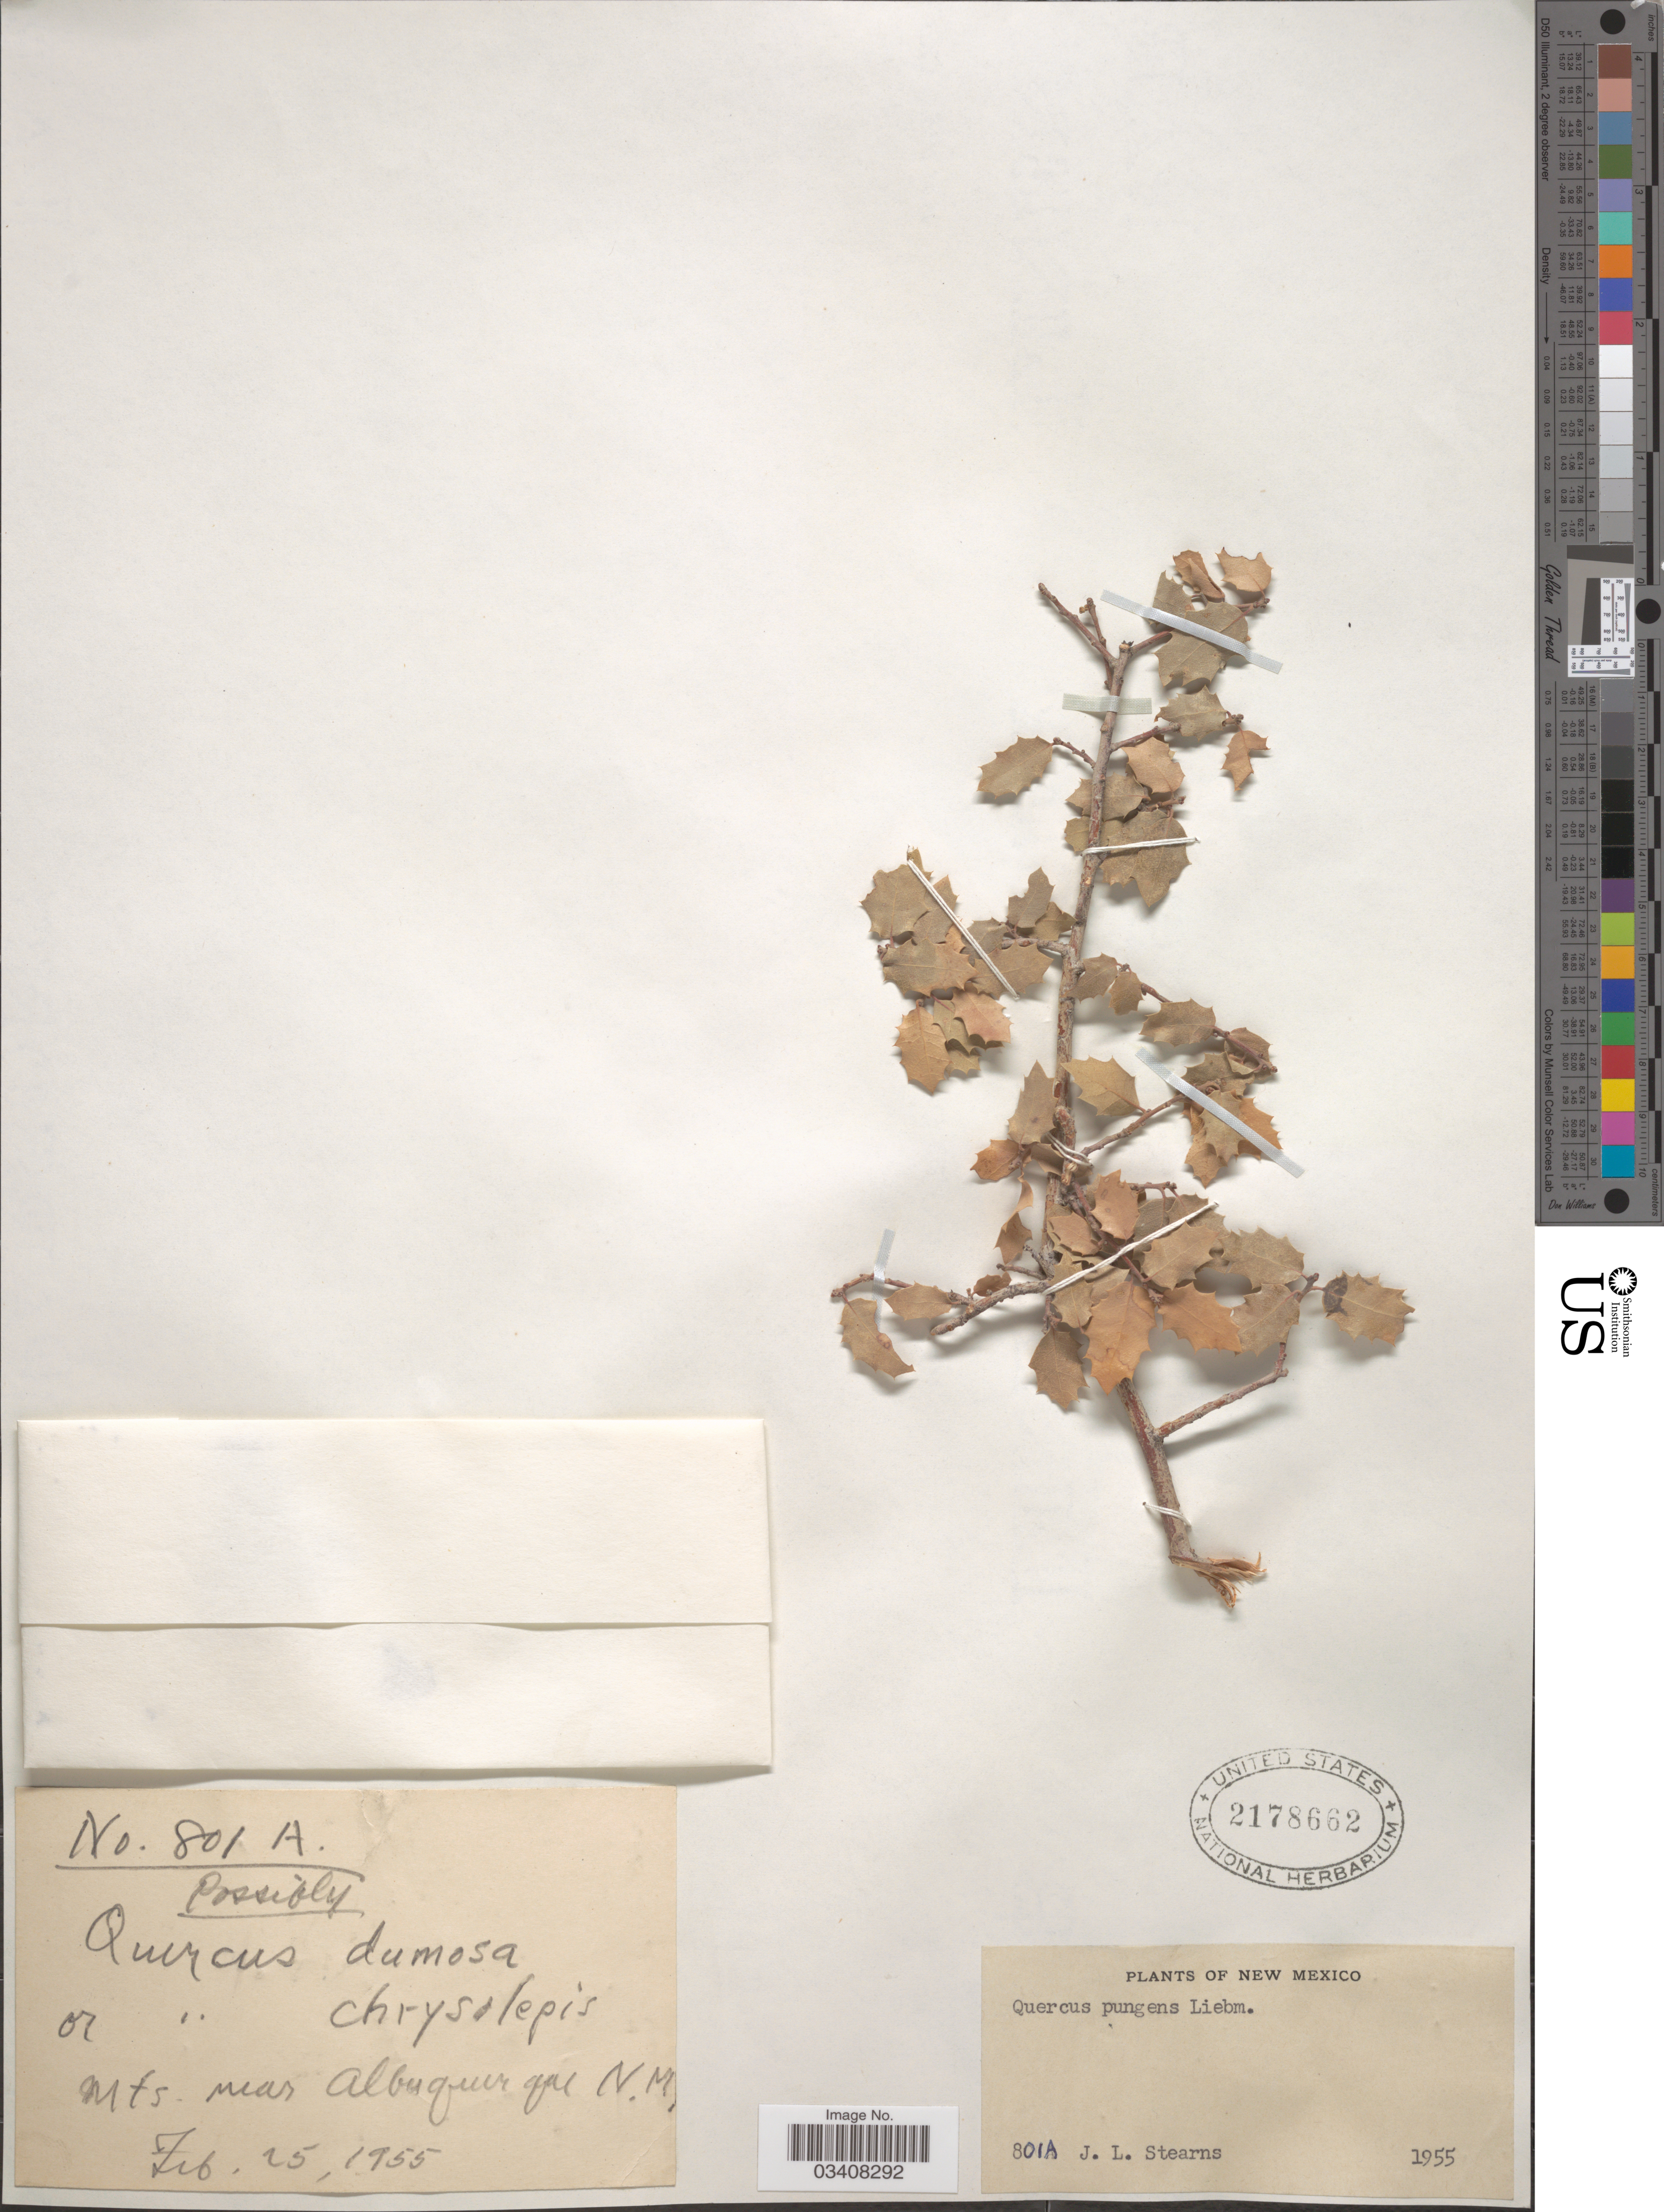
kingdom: Plantae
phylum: Tracheophyta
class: Magnoliopsida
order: Fagales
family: Fagaceae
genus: Quercus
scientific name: Quercus pungens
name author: Liebm.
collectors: J. Stearns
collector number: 801A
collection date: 1955-02-25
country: United States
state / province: New Mexico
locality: Mts. near Albuquerque.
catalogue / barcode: US 2178662